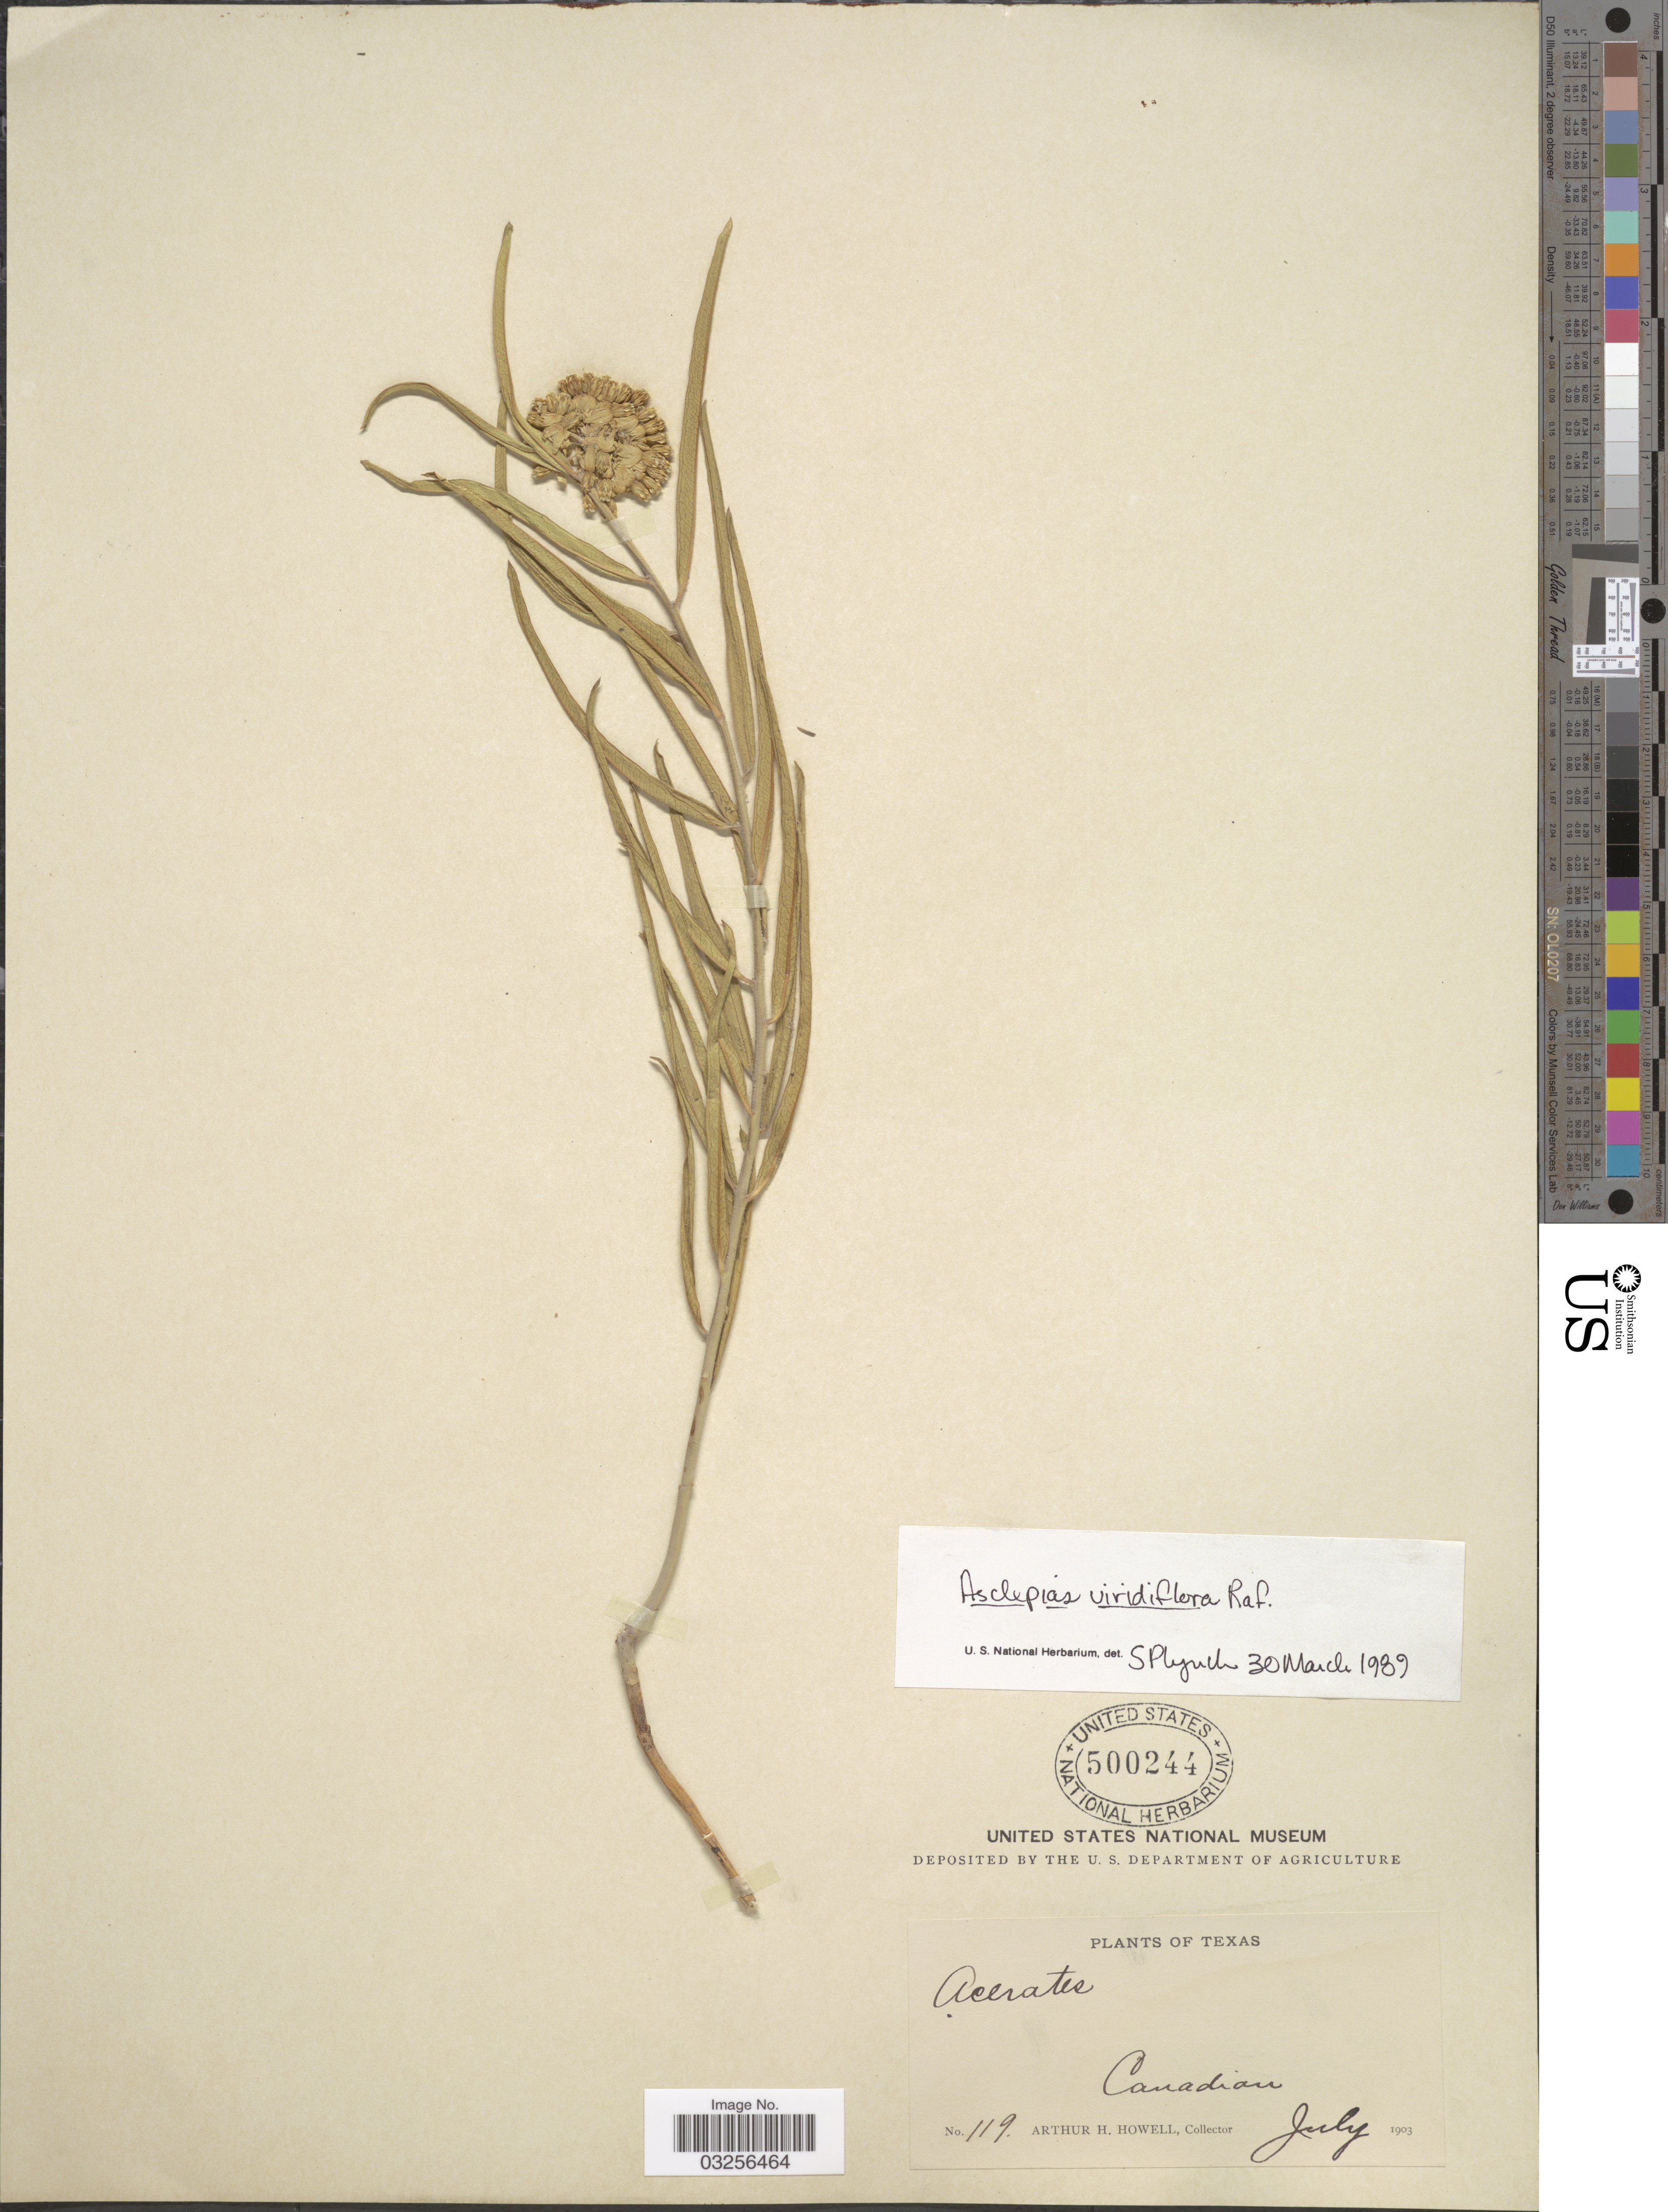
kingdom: Plantae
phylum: Tracheophyta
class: Magnoliopsida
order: Gentianales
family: Apocynaceae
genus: Asclepias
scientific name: Asclepias viridiflora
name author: Raf.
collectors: A. Howell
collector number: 119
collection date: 1903-07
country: United States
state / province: Texas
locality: Canadian.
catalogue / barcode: US 500244